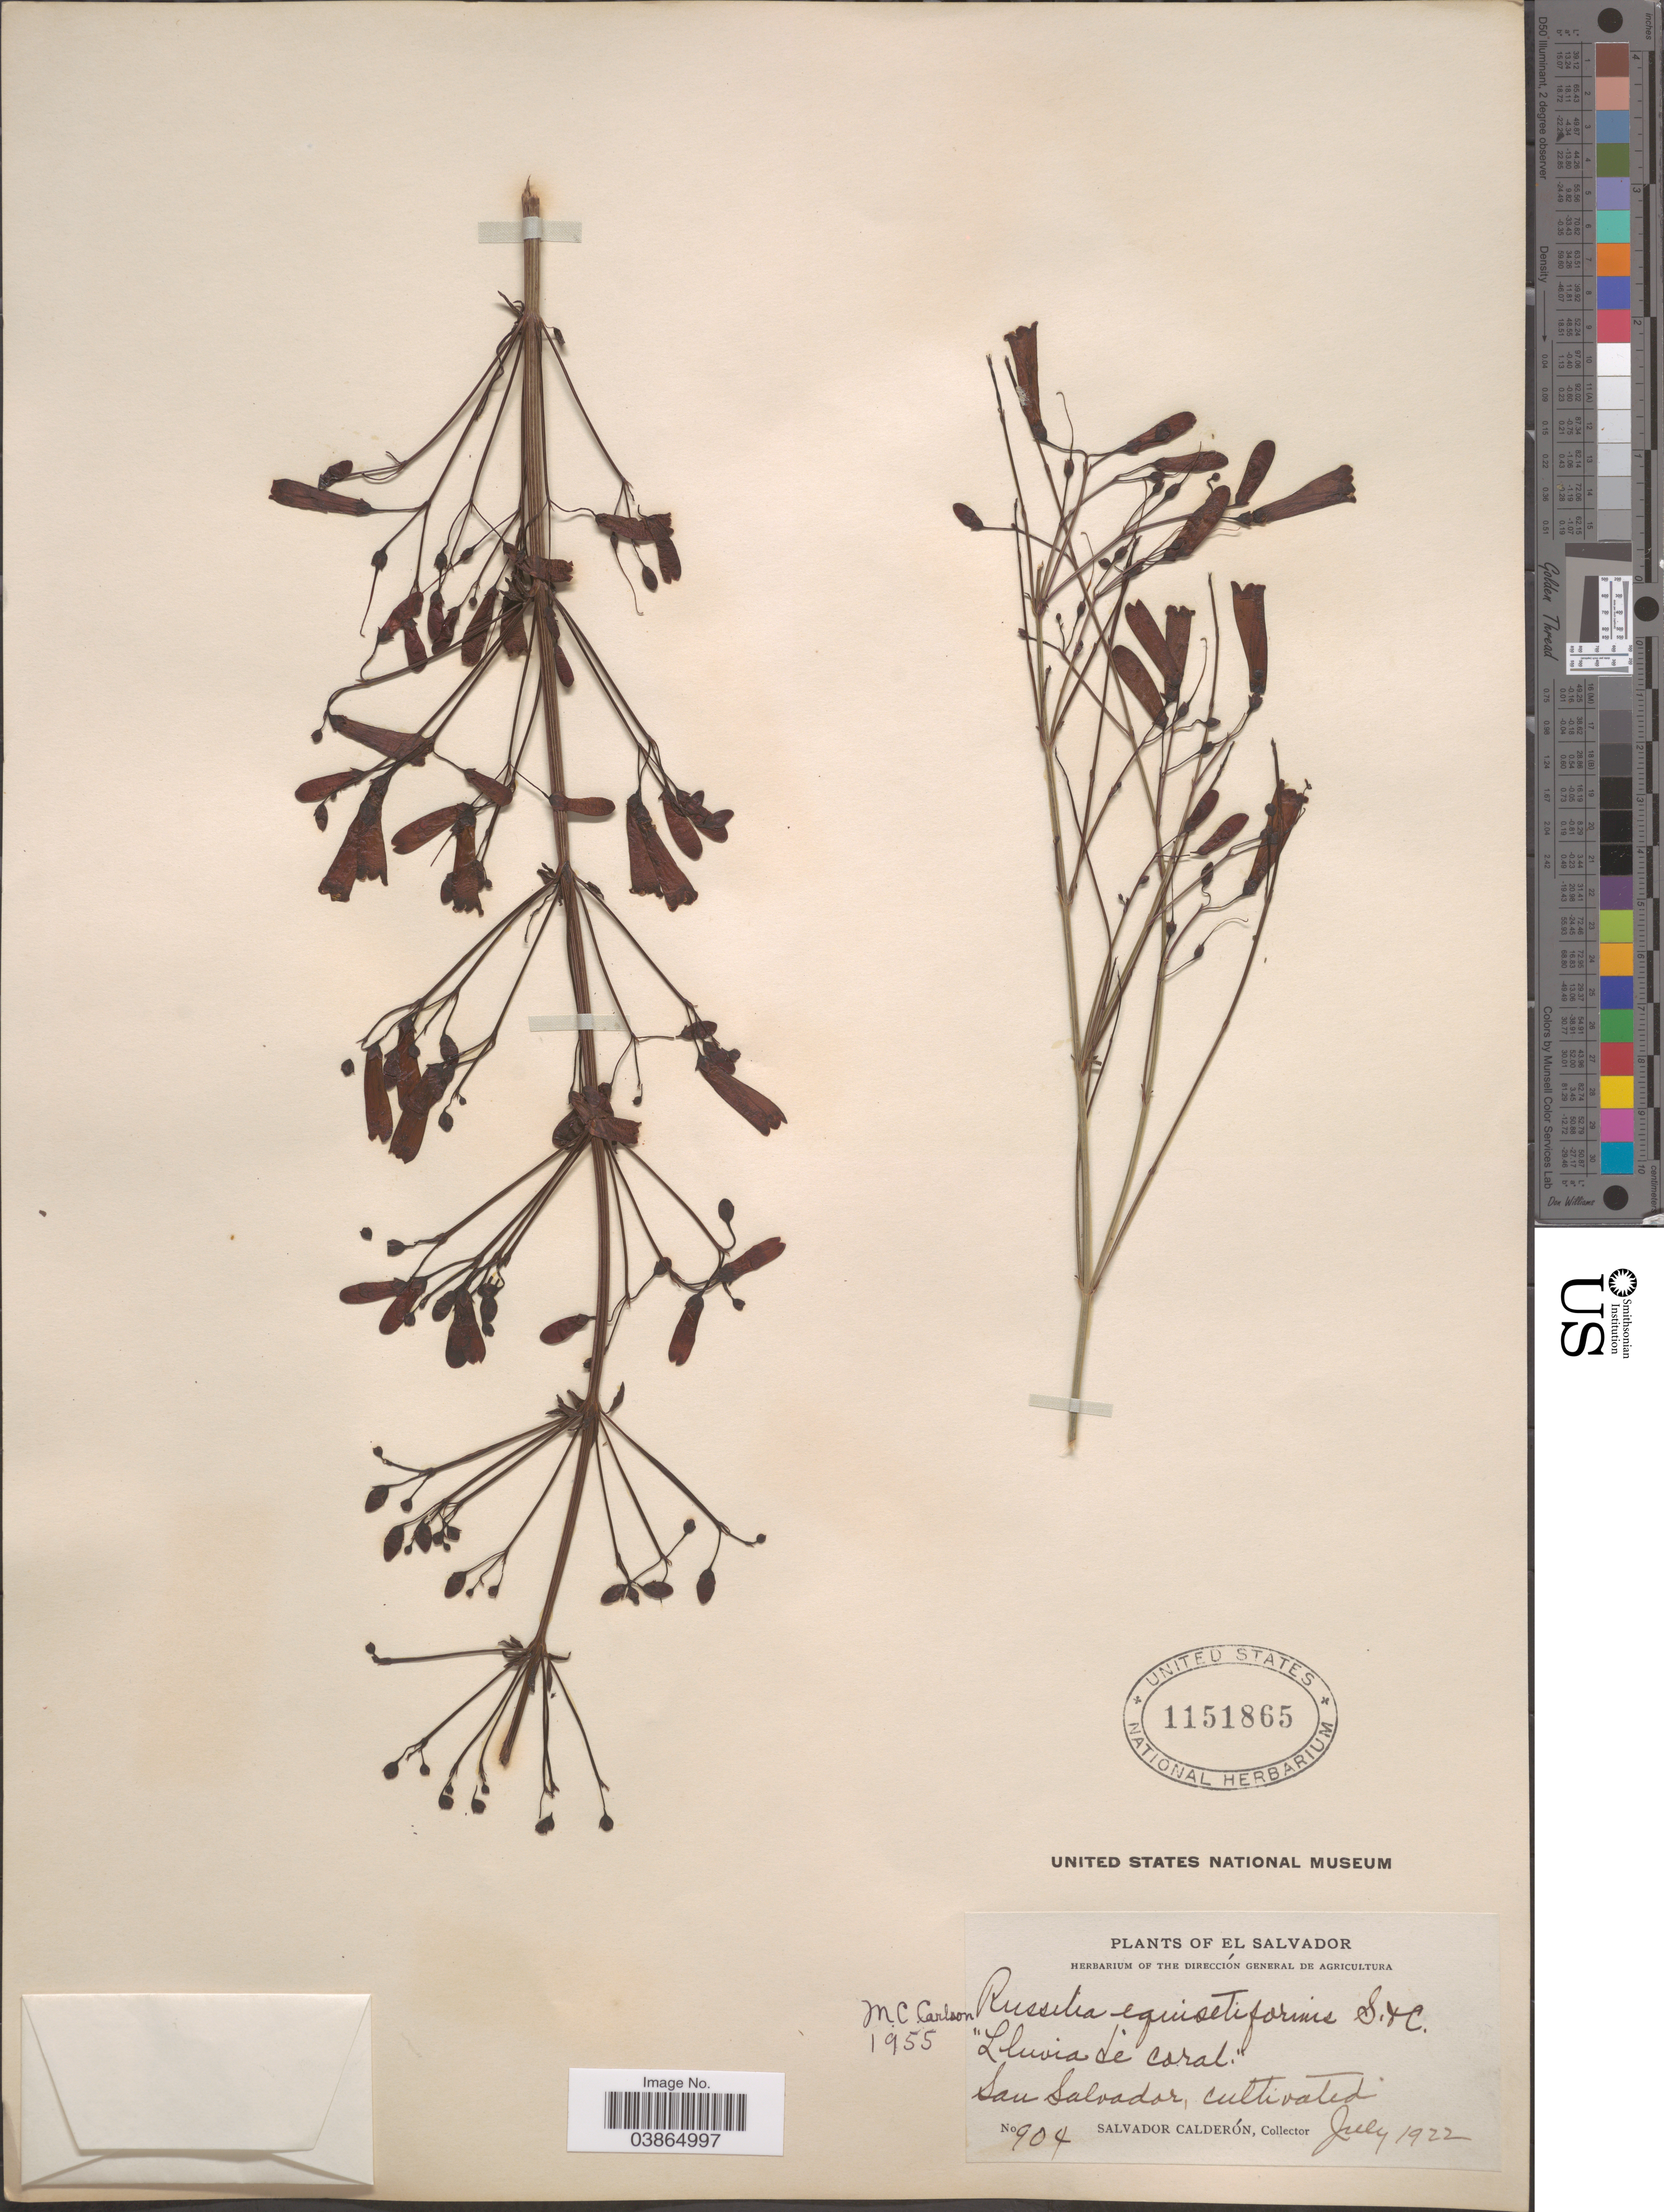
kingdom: Plantae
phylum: Tracheophyta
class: Magnoliopsida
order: Lamiales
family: Plantaginaceae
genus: Russelia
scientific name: Russelia equisetiformis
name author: Schltdl. & Cham.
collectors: S. Calderón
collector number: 904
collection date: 1922-07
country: El Salvador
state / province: San Salvador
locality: Lluvia de coral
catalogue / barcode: US 1151865